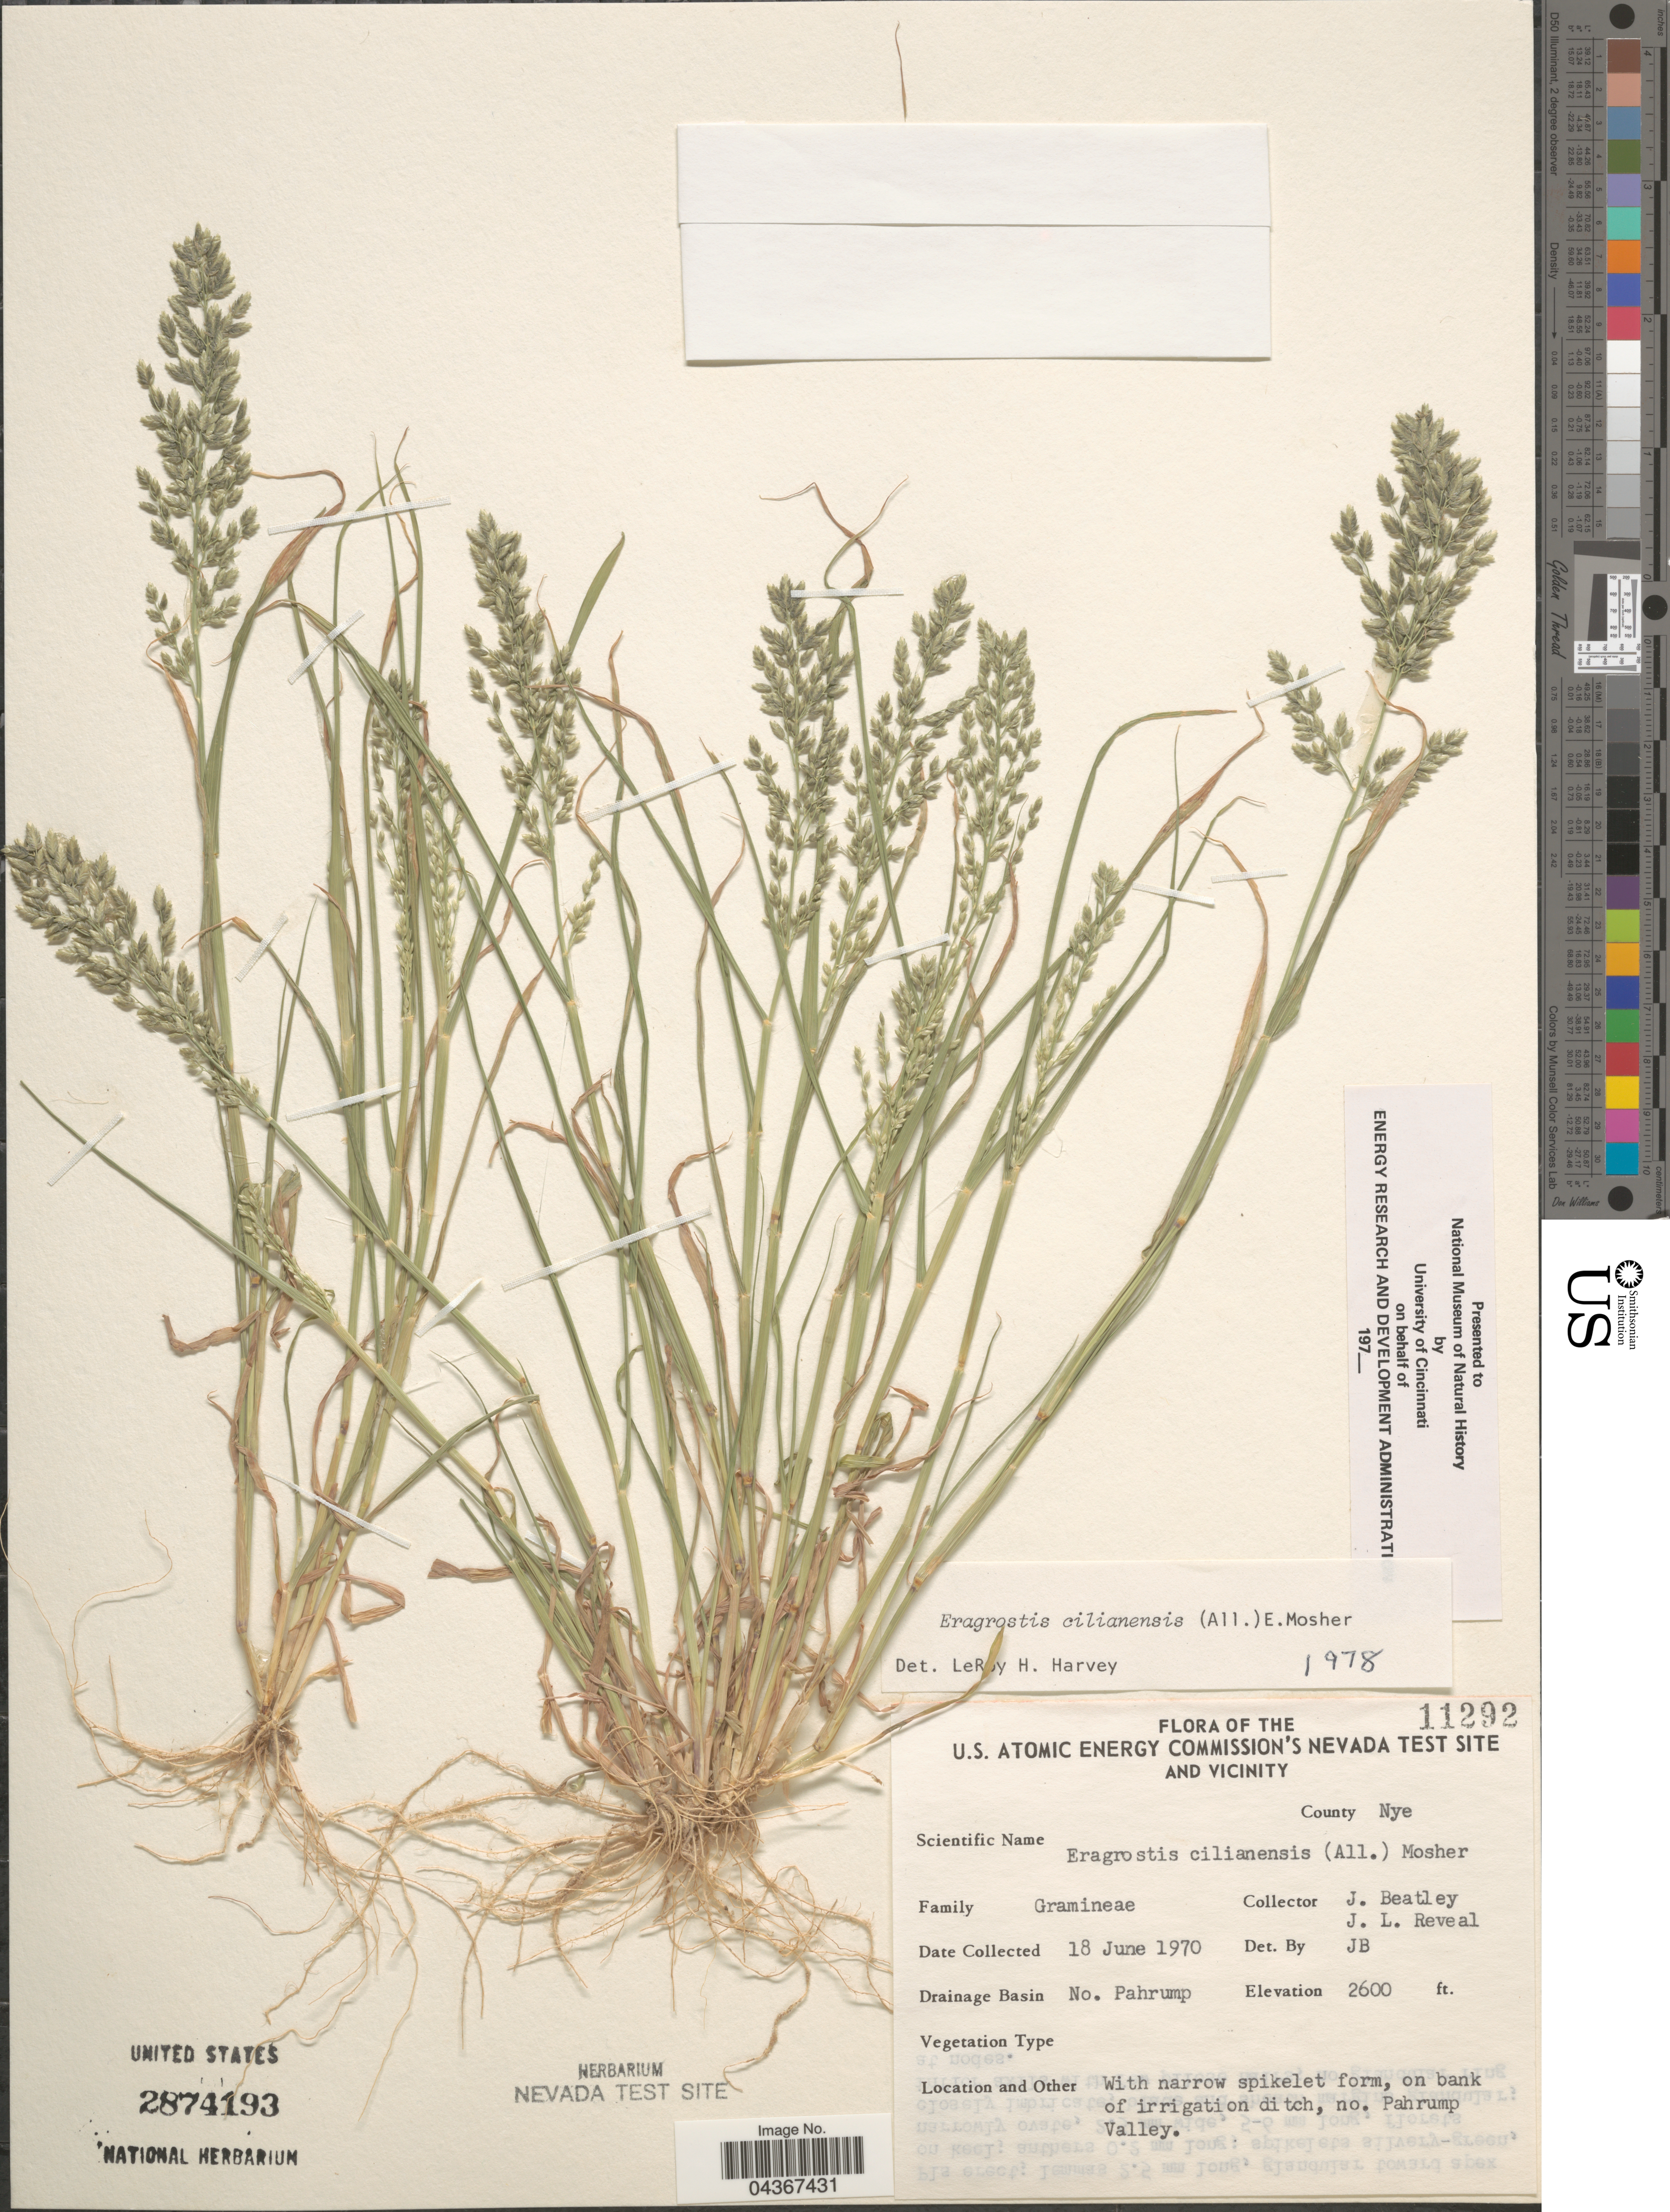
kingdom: Plantae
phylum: Tracheophyta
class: Liliopsida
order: Poales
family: Poaceae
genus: Eragrostis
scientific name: Eragrostis cilianensis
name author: (Bellardi) Vignolo ex Janch.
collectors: J. C. Beatley & J. L. Reveal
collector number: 11292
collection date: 1970-06-18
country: United States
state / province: Nevada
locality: U.S. Atomic Energy Commission's Nevada Test Site and Vicinity. County Nye. Drainage Basin No. Pahrump. On bank of irrigation ditch, no. Pahrump Valley.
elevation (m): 792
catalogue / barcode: US 2874193